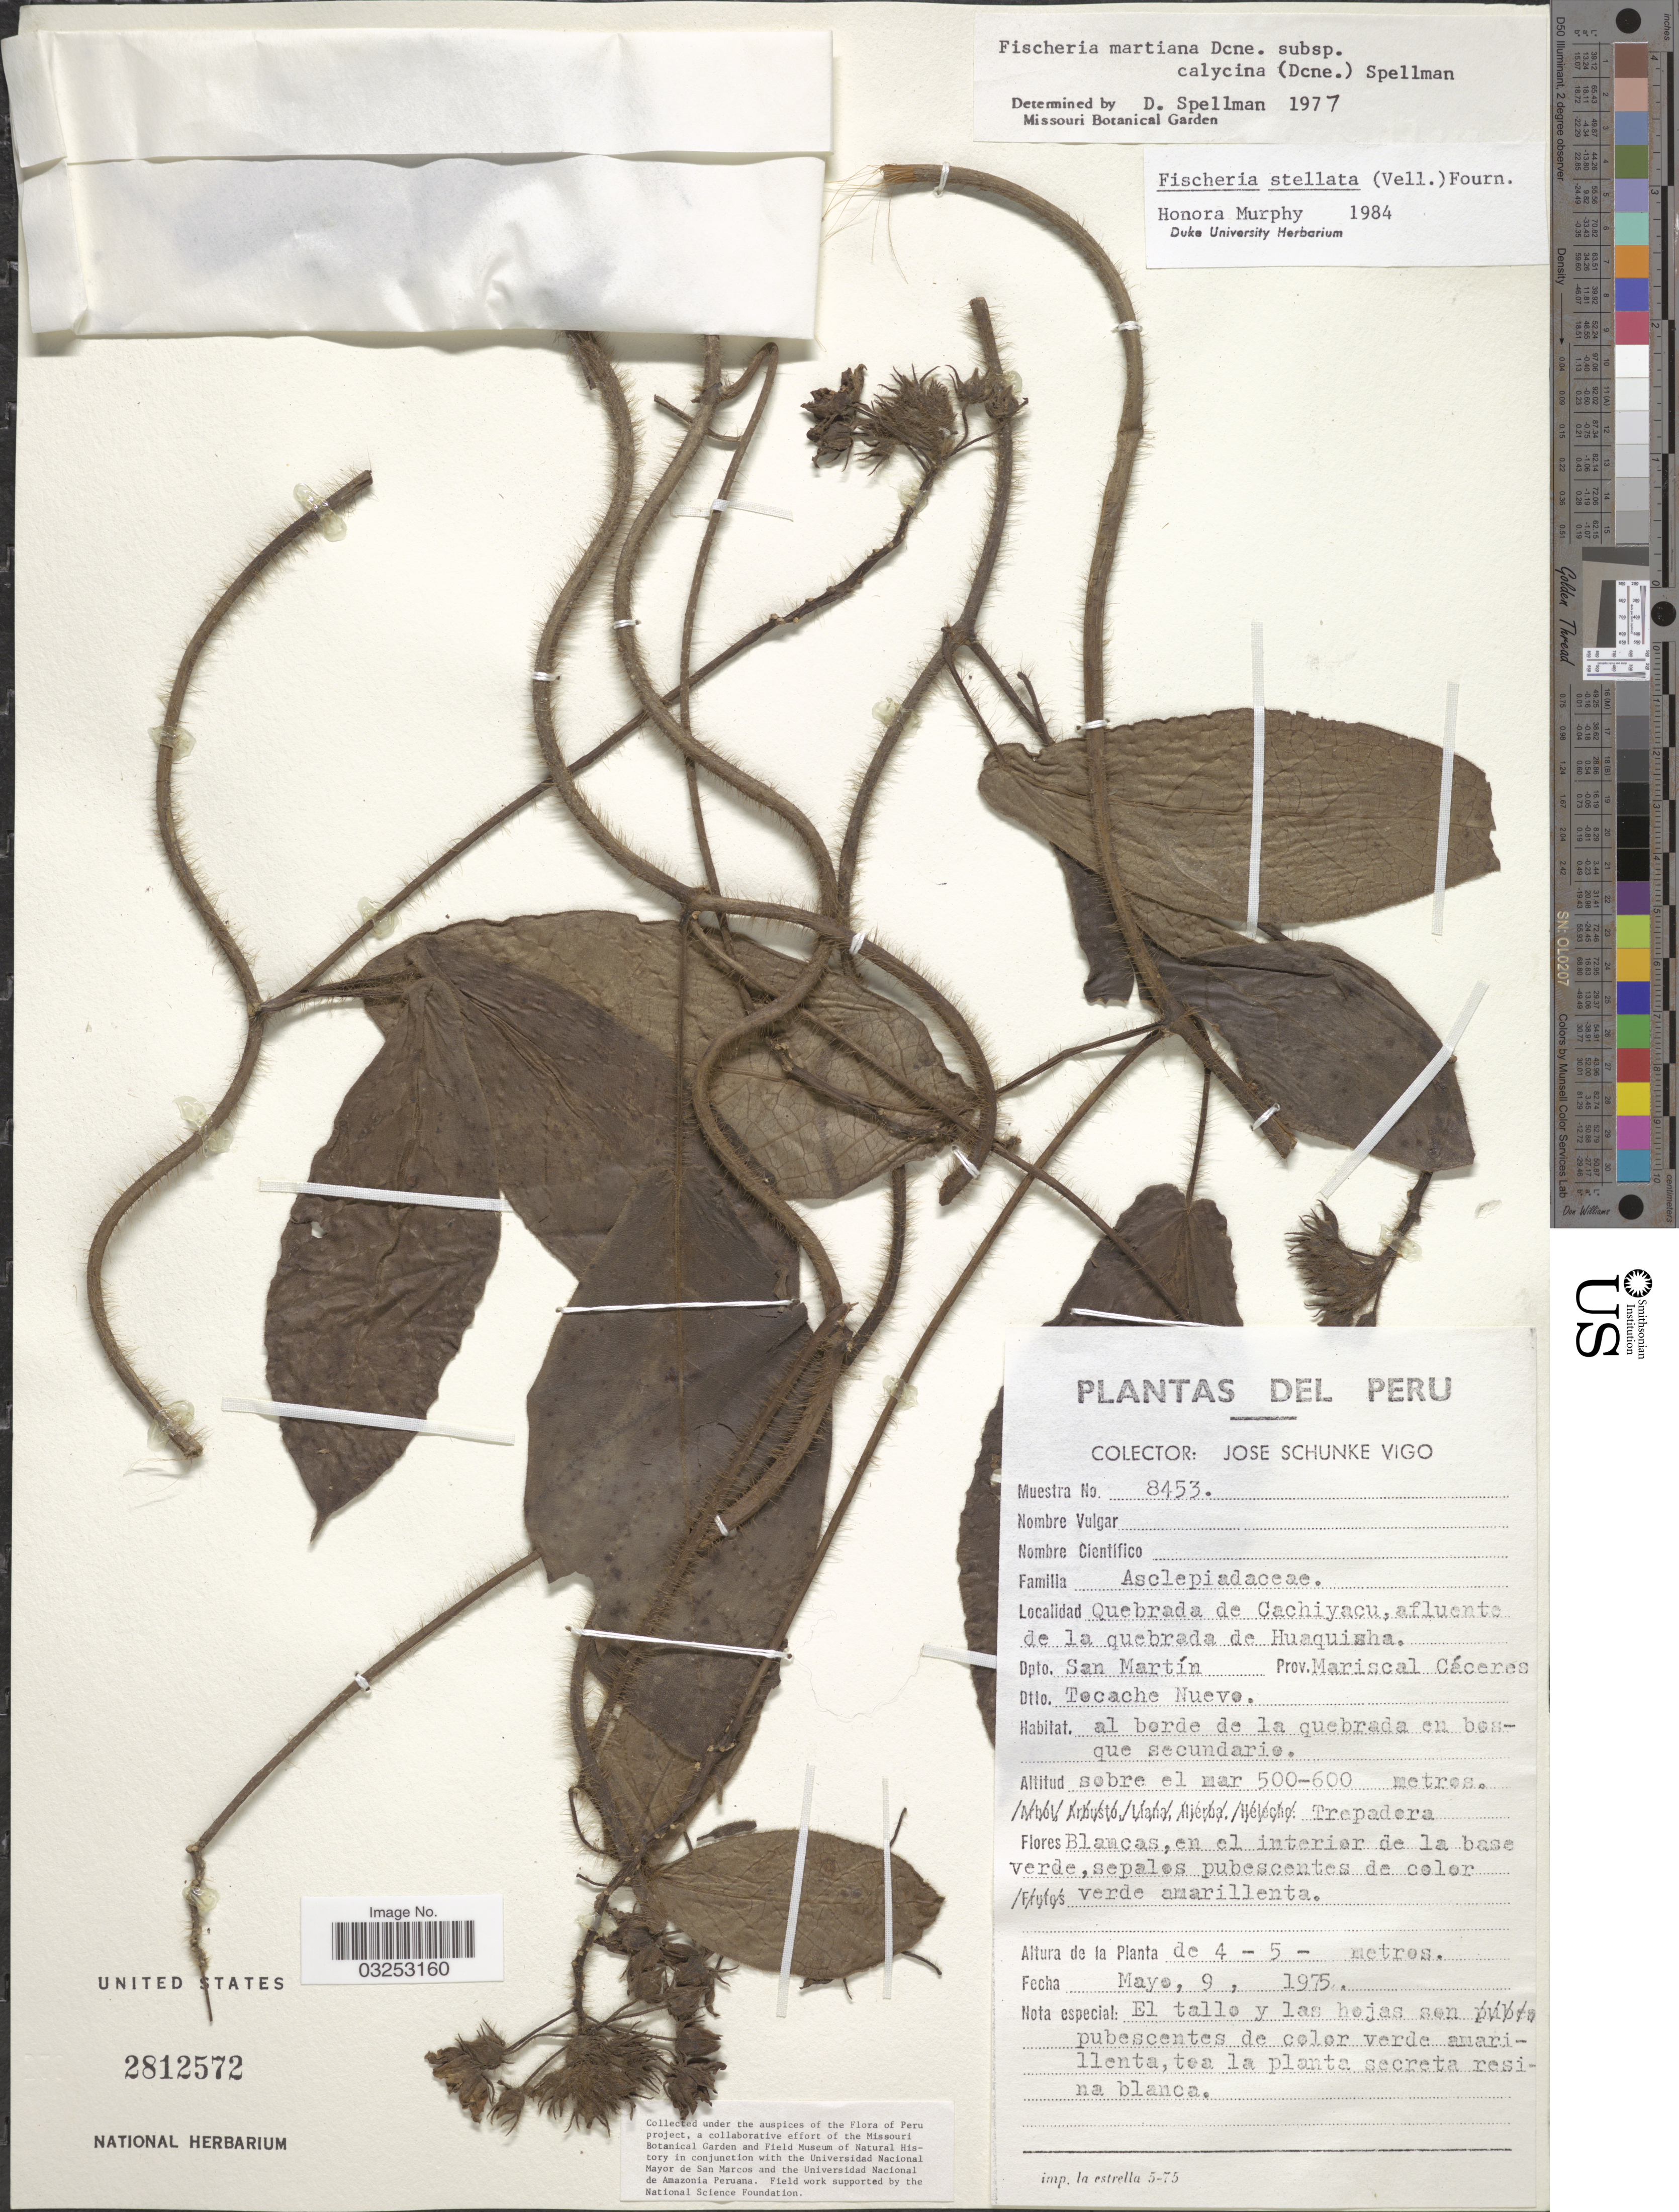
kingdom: Plantae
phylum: Tracheophyta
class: Magnoliopsida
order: Gentianales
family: Apocynaceae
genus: Fischeria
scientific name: Fischeria stellata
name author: (Vell.) E. Fourn.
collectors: J. Schunke Vigo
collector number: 8453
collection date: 1975-05-09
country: Peru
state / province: San Martín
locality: Quebrada de Cachiyacu, afluente de la quebrada de Huaquisha. Dpto. San Martín, Prov. Mariscal Cáceres, Dtto. Tocache Nuevo.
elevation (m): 500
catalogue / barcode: US 2812572